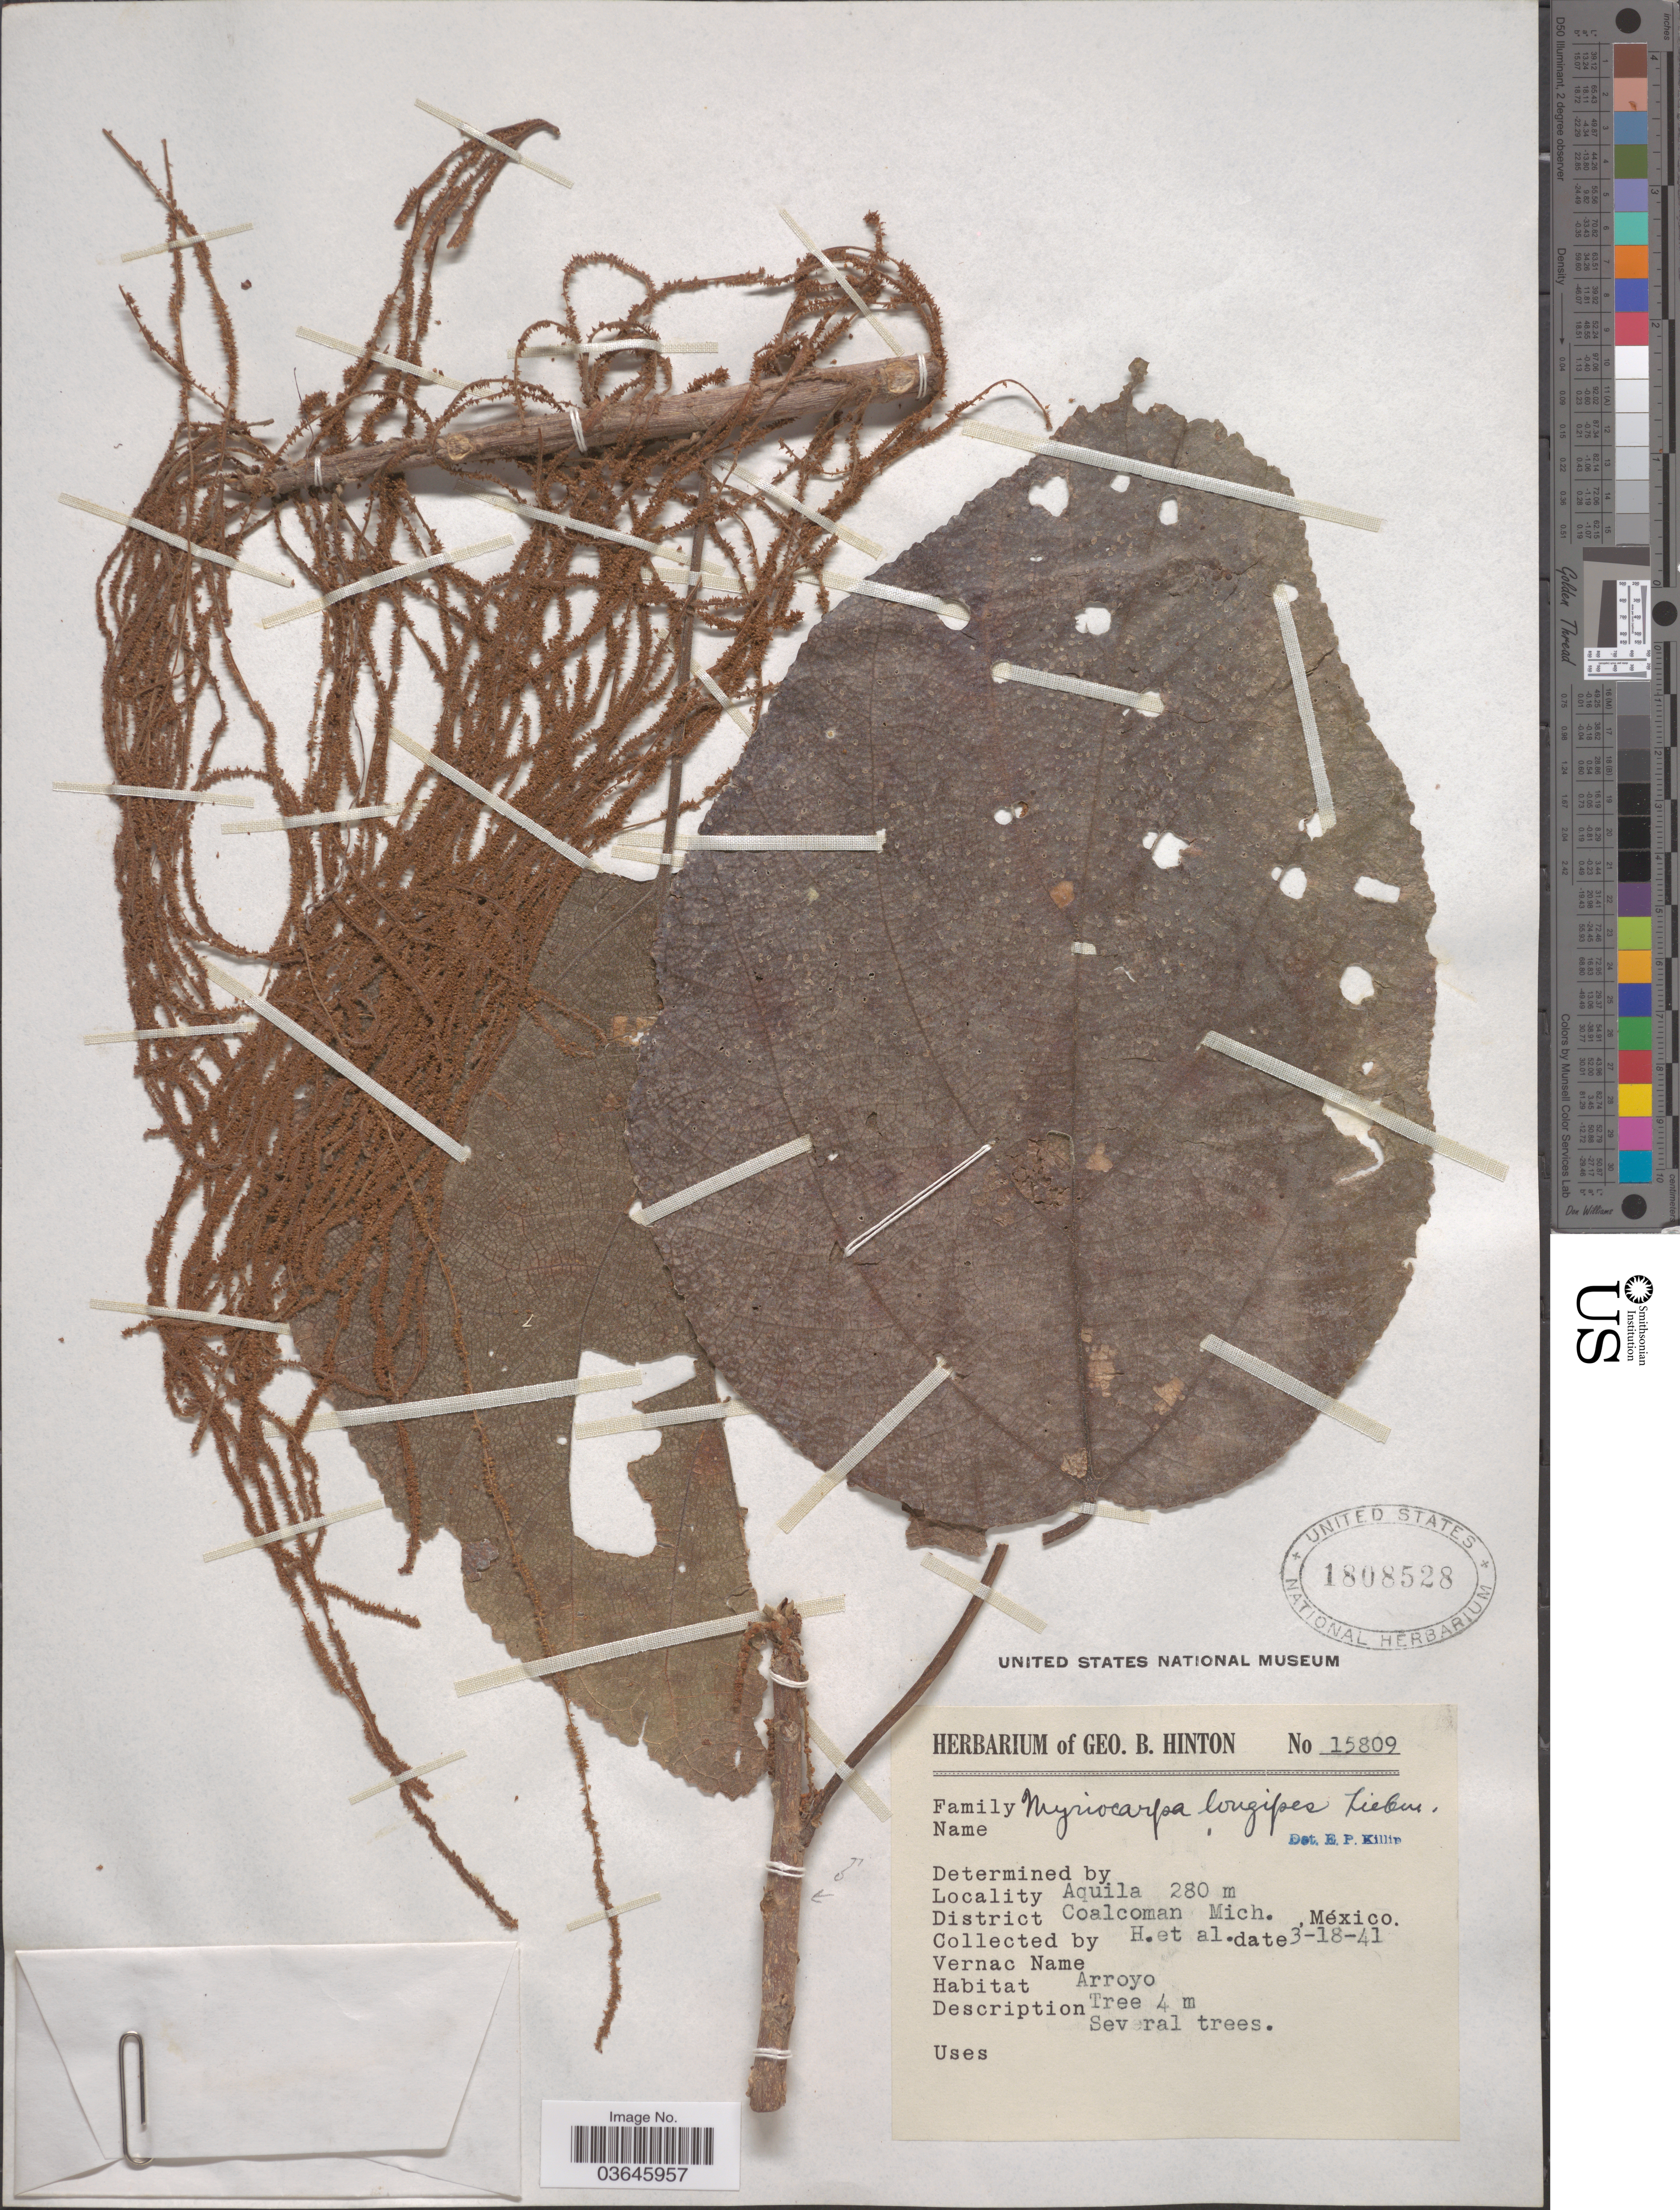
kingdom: Plantae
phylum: Tracheophyta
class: Magnoliopsida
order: Rosales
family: Urticaceae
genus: Myriocarpa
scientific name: Myriocarpa longipes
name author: Liebm.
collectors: G. B. Hinton & et al.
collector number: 15809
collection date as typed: Transcribed d/m/y: 18/3/41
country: Mexico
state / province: Michoacán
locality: Aquila. District Coalcoman.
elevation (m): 280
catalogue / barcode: US 1808528